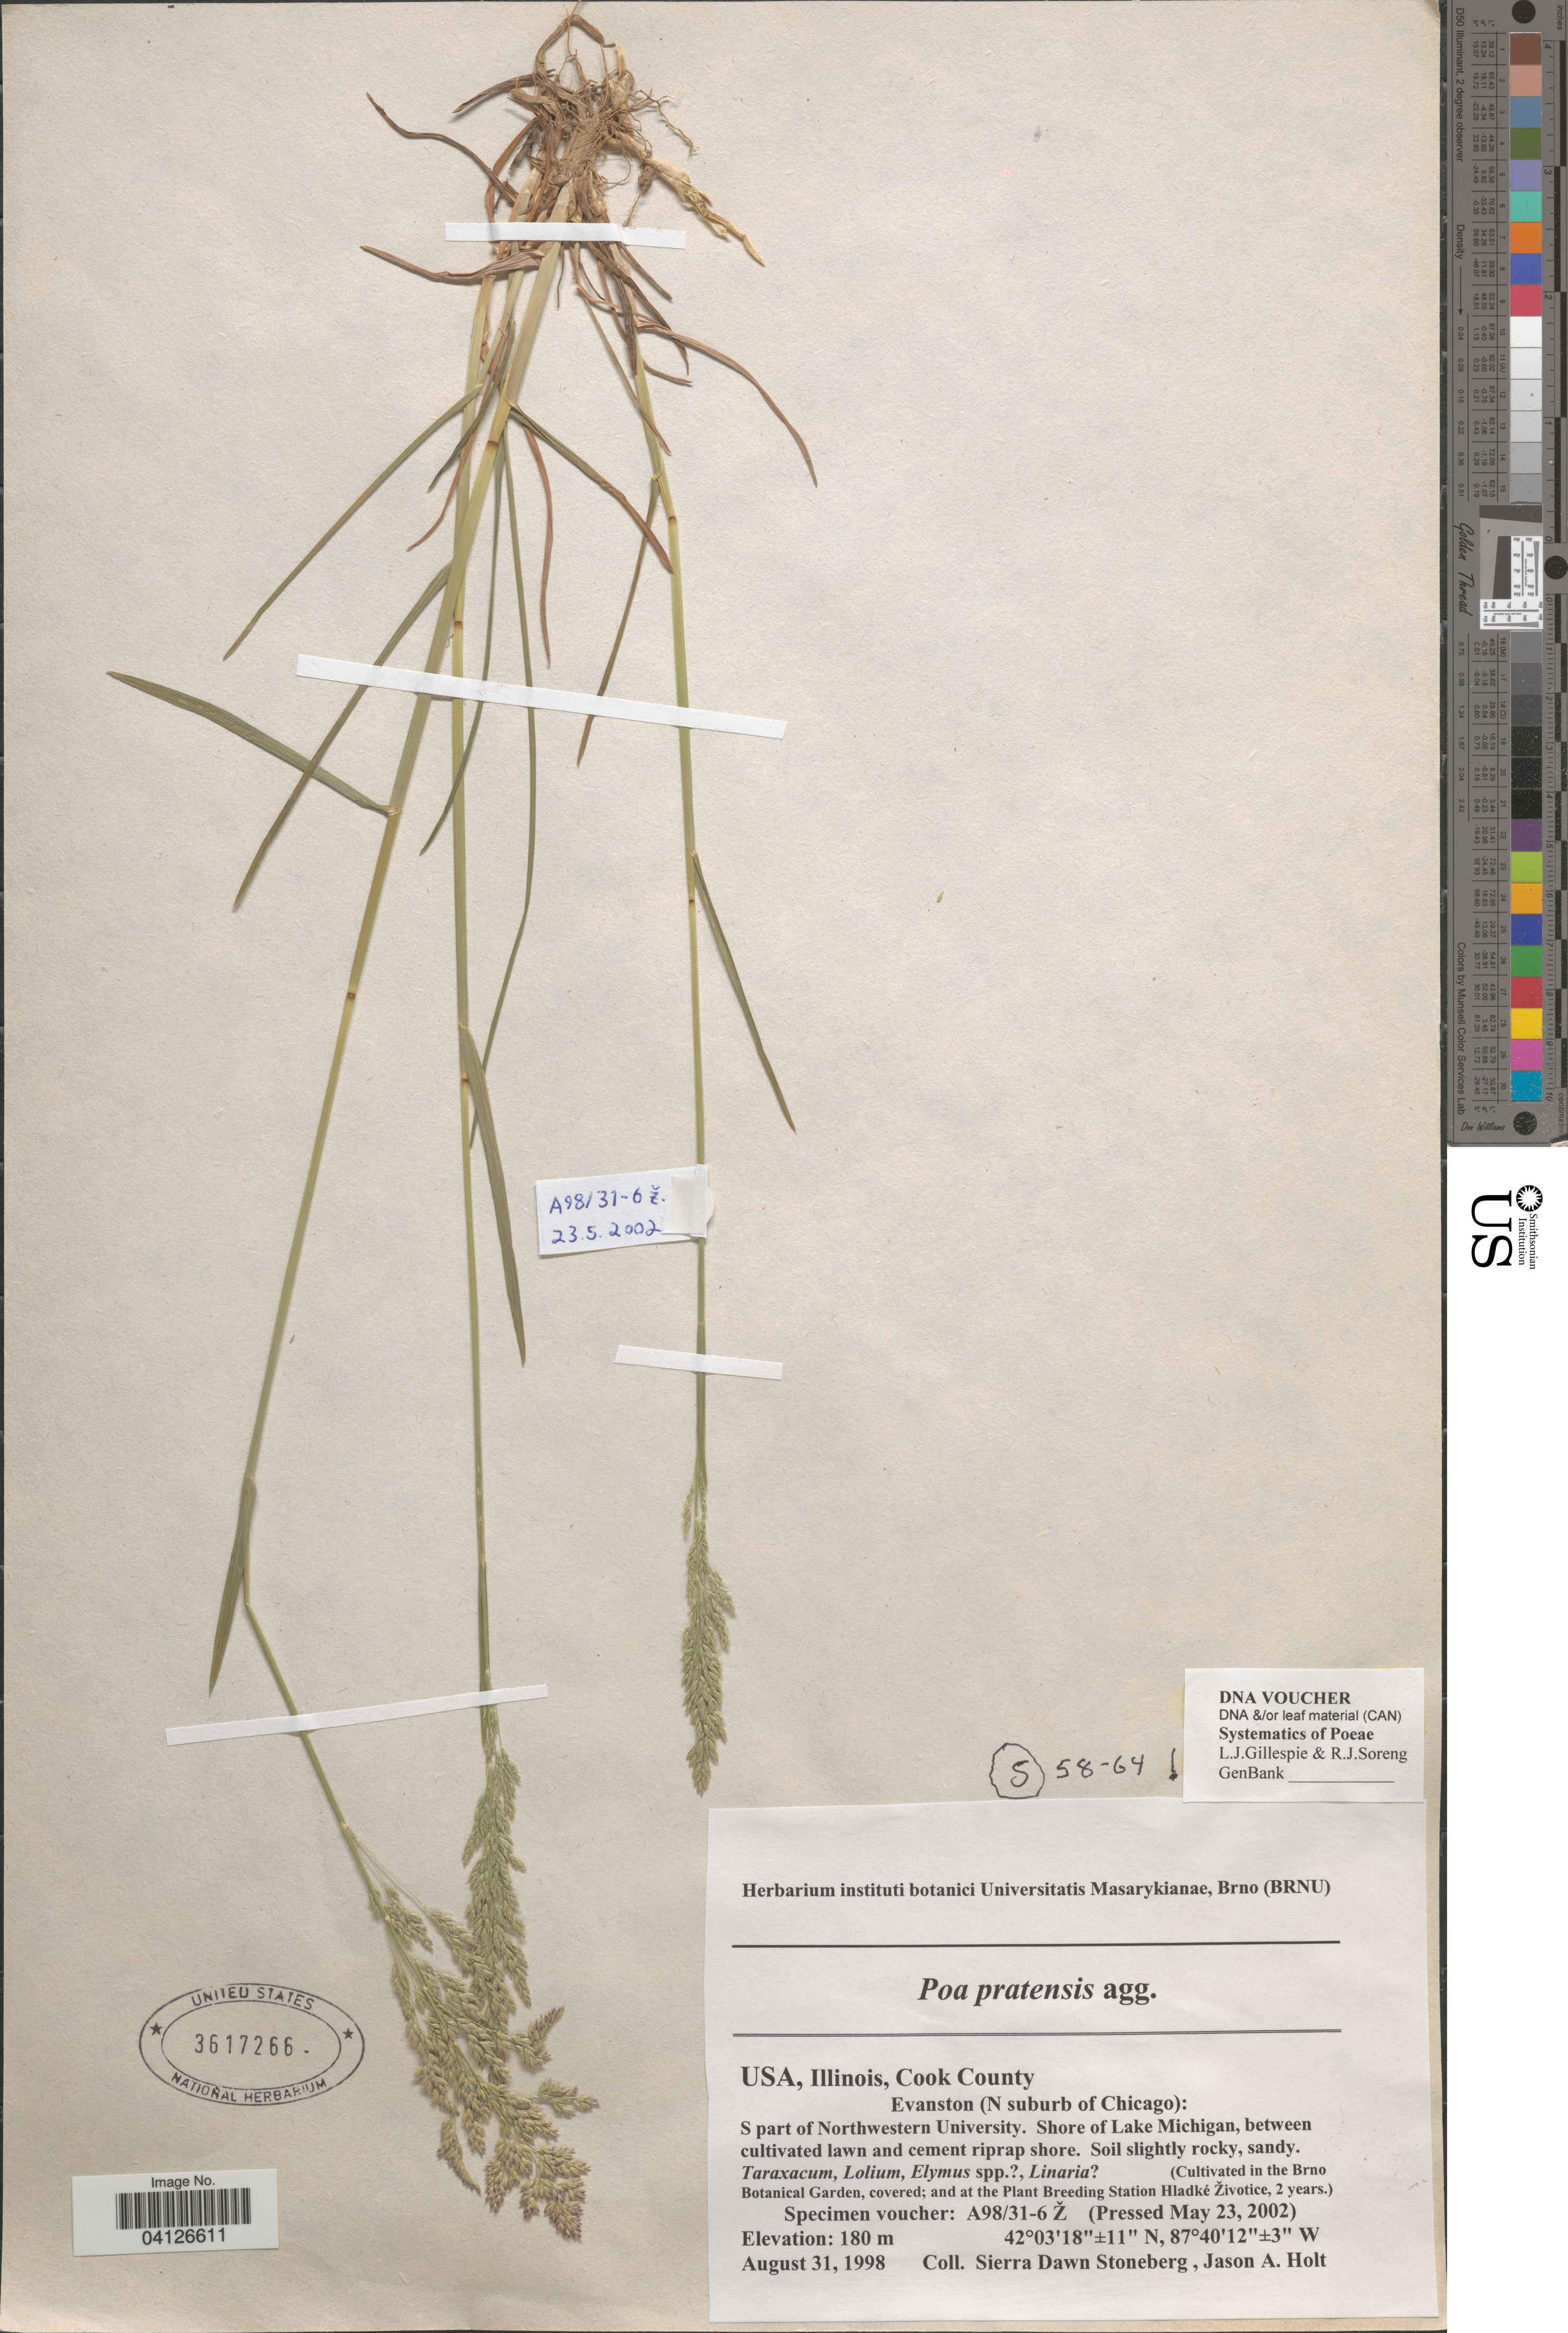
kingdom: Plantae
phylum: Tracheophyta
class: Liliopsida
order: Poales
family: Poaceae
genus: Poa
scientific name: Poa pratensis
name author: L.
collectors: Ex herb. instituti botanici Universitatis Masarykianae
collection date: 2002-05-23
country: Czechia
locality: (Cultivated in the Brno Botanical Garden, covered; and at the Plant Breeding Station Hladké Životice, 2 years.).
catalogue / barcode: US 3617266